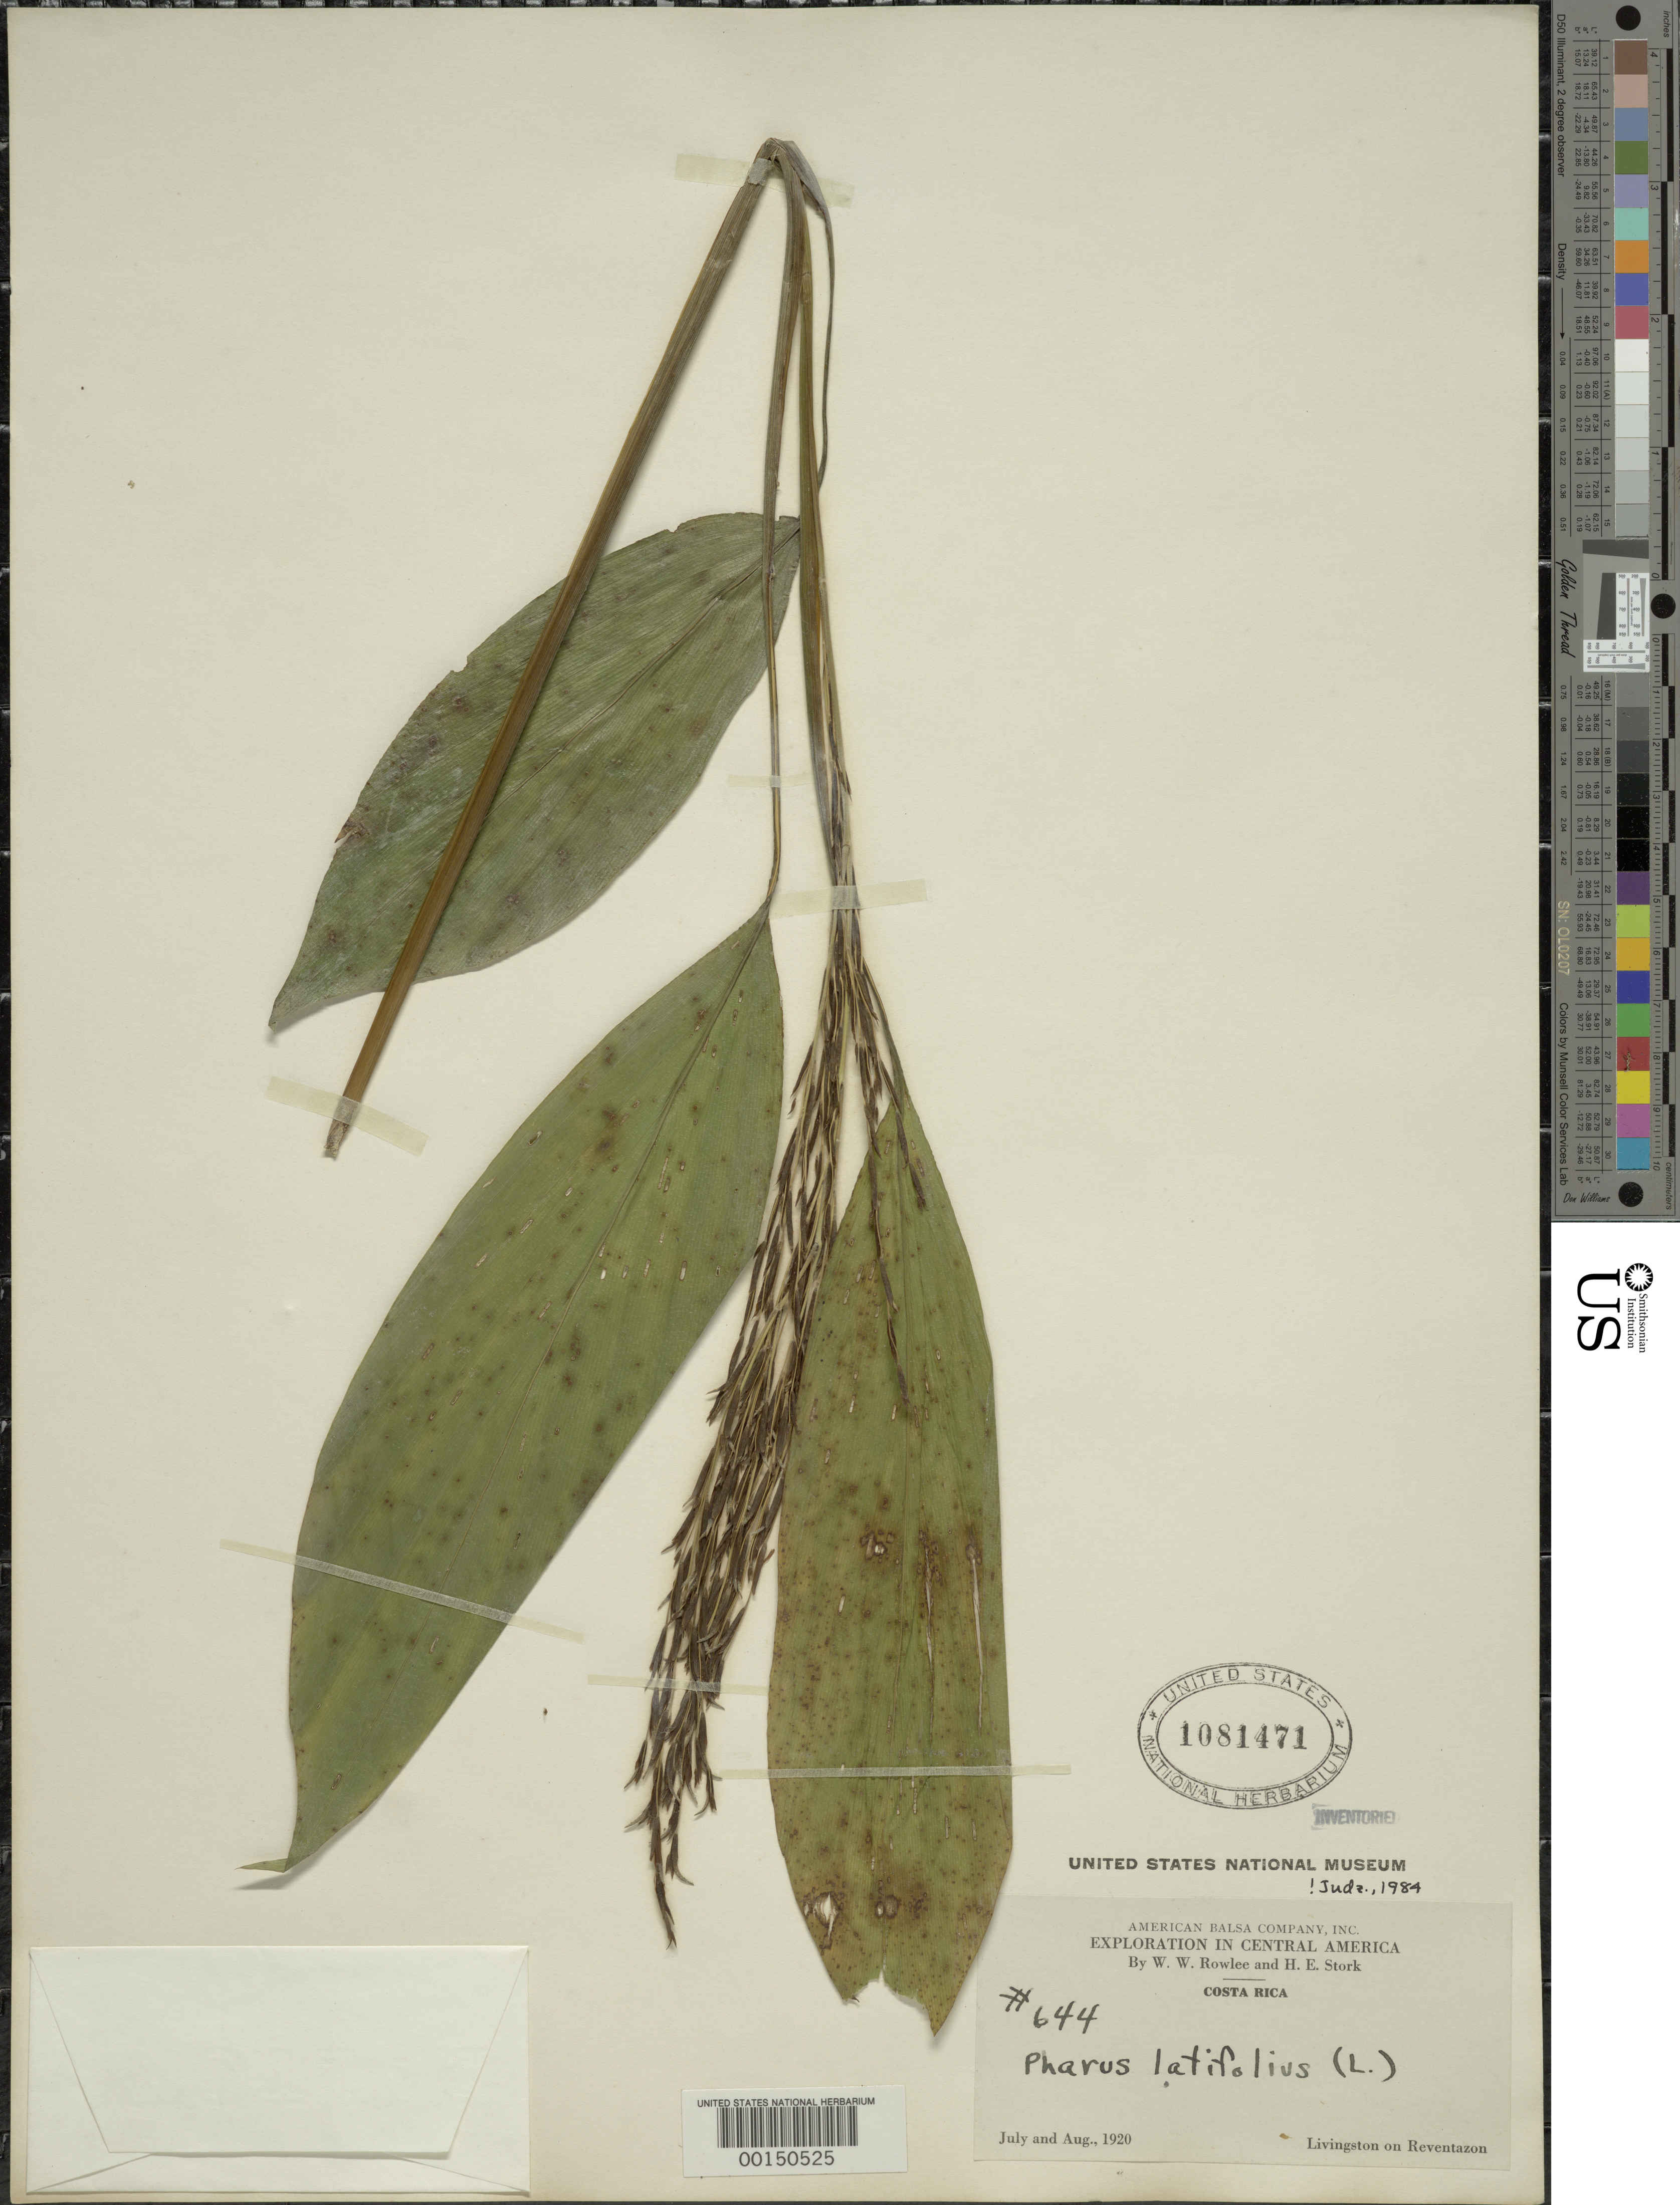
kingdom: Plantae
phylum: Tracheophyta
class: Liliopsida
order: Poales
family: Poaceae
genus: Pharus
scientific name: Pharus latifolius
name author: L.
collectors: W. W. Rowlee & H. E. Stork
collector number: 644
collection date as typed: Jul 1920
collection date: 1920-07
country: Costa Rica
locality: Livingston on Reventazon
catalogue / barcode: US 1081471